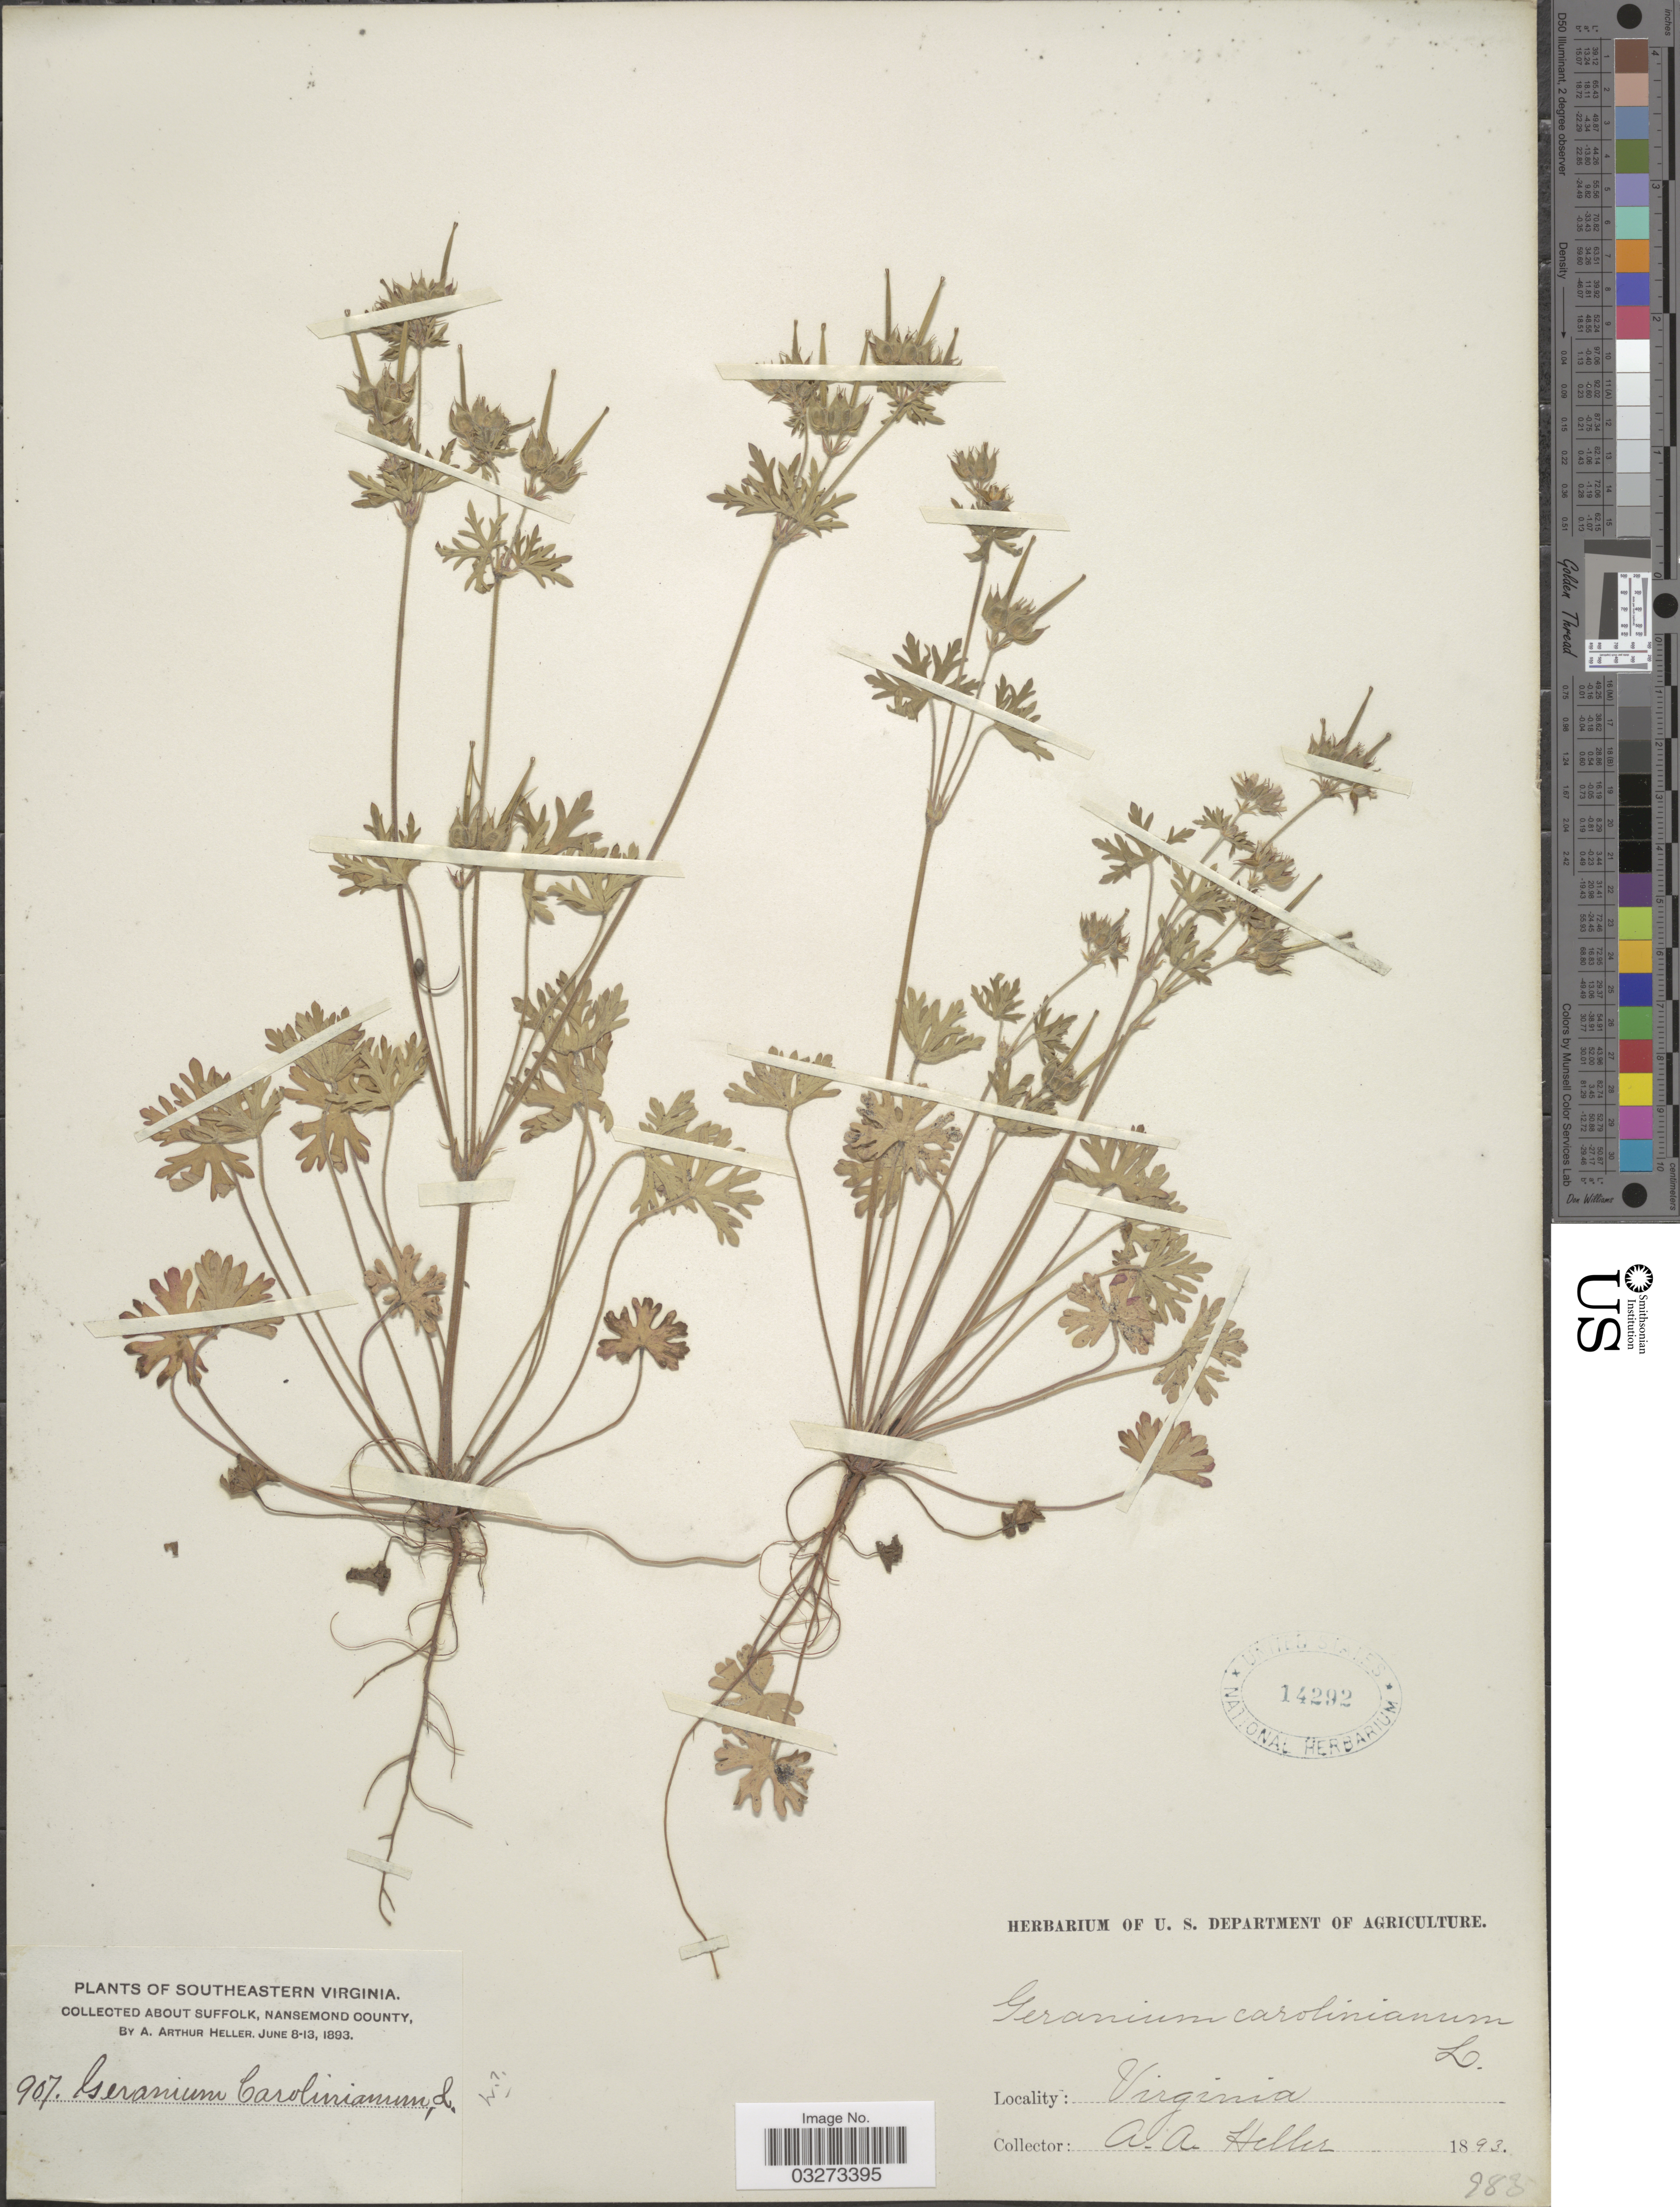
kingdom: Plantae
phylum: Tracheophyta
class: Magnoliopsida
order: Geraniales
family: Geraniaceae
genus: Geranium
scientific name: Geranium carolinianum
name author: L.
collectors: A. A. Heller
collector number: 907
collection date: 1893-06-08/1893-06-13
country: United States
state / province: Virginia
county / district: City of Suffolk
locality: Southeastern Virginia. About Suffolk, Nansemond County.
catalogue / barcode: US 14292